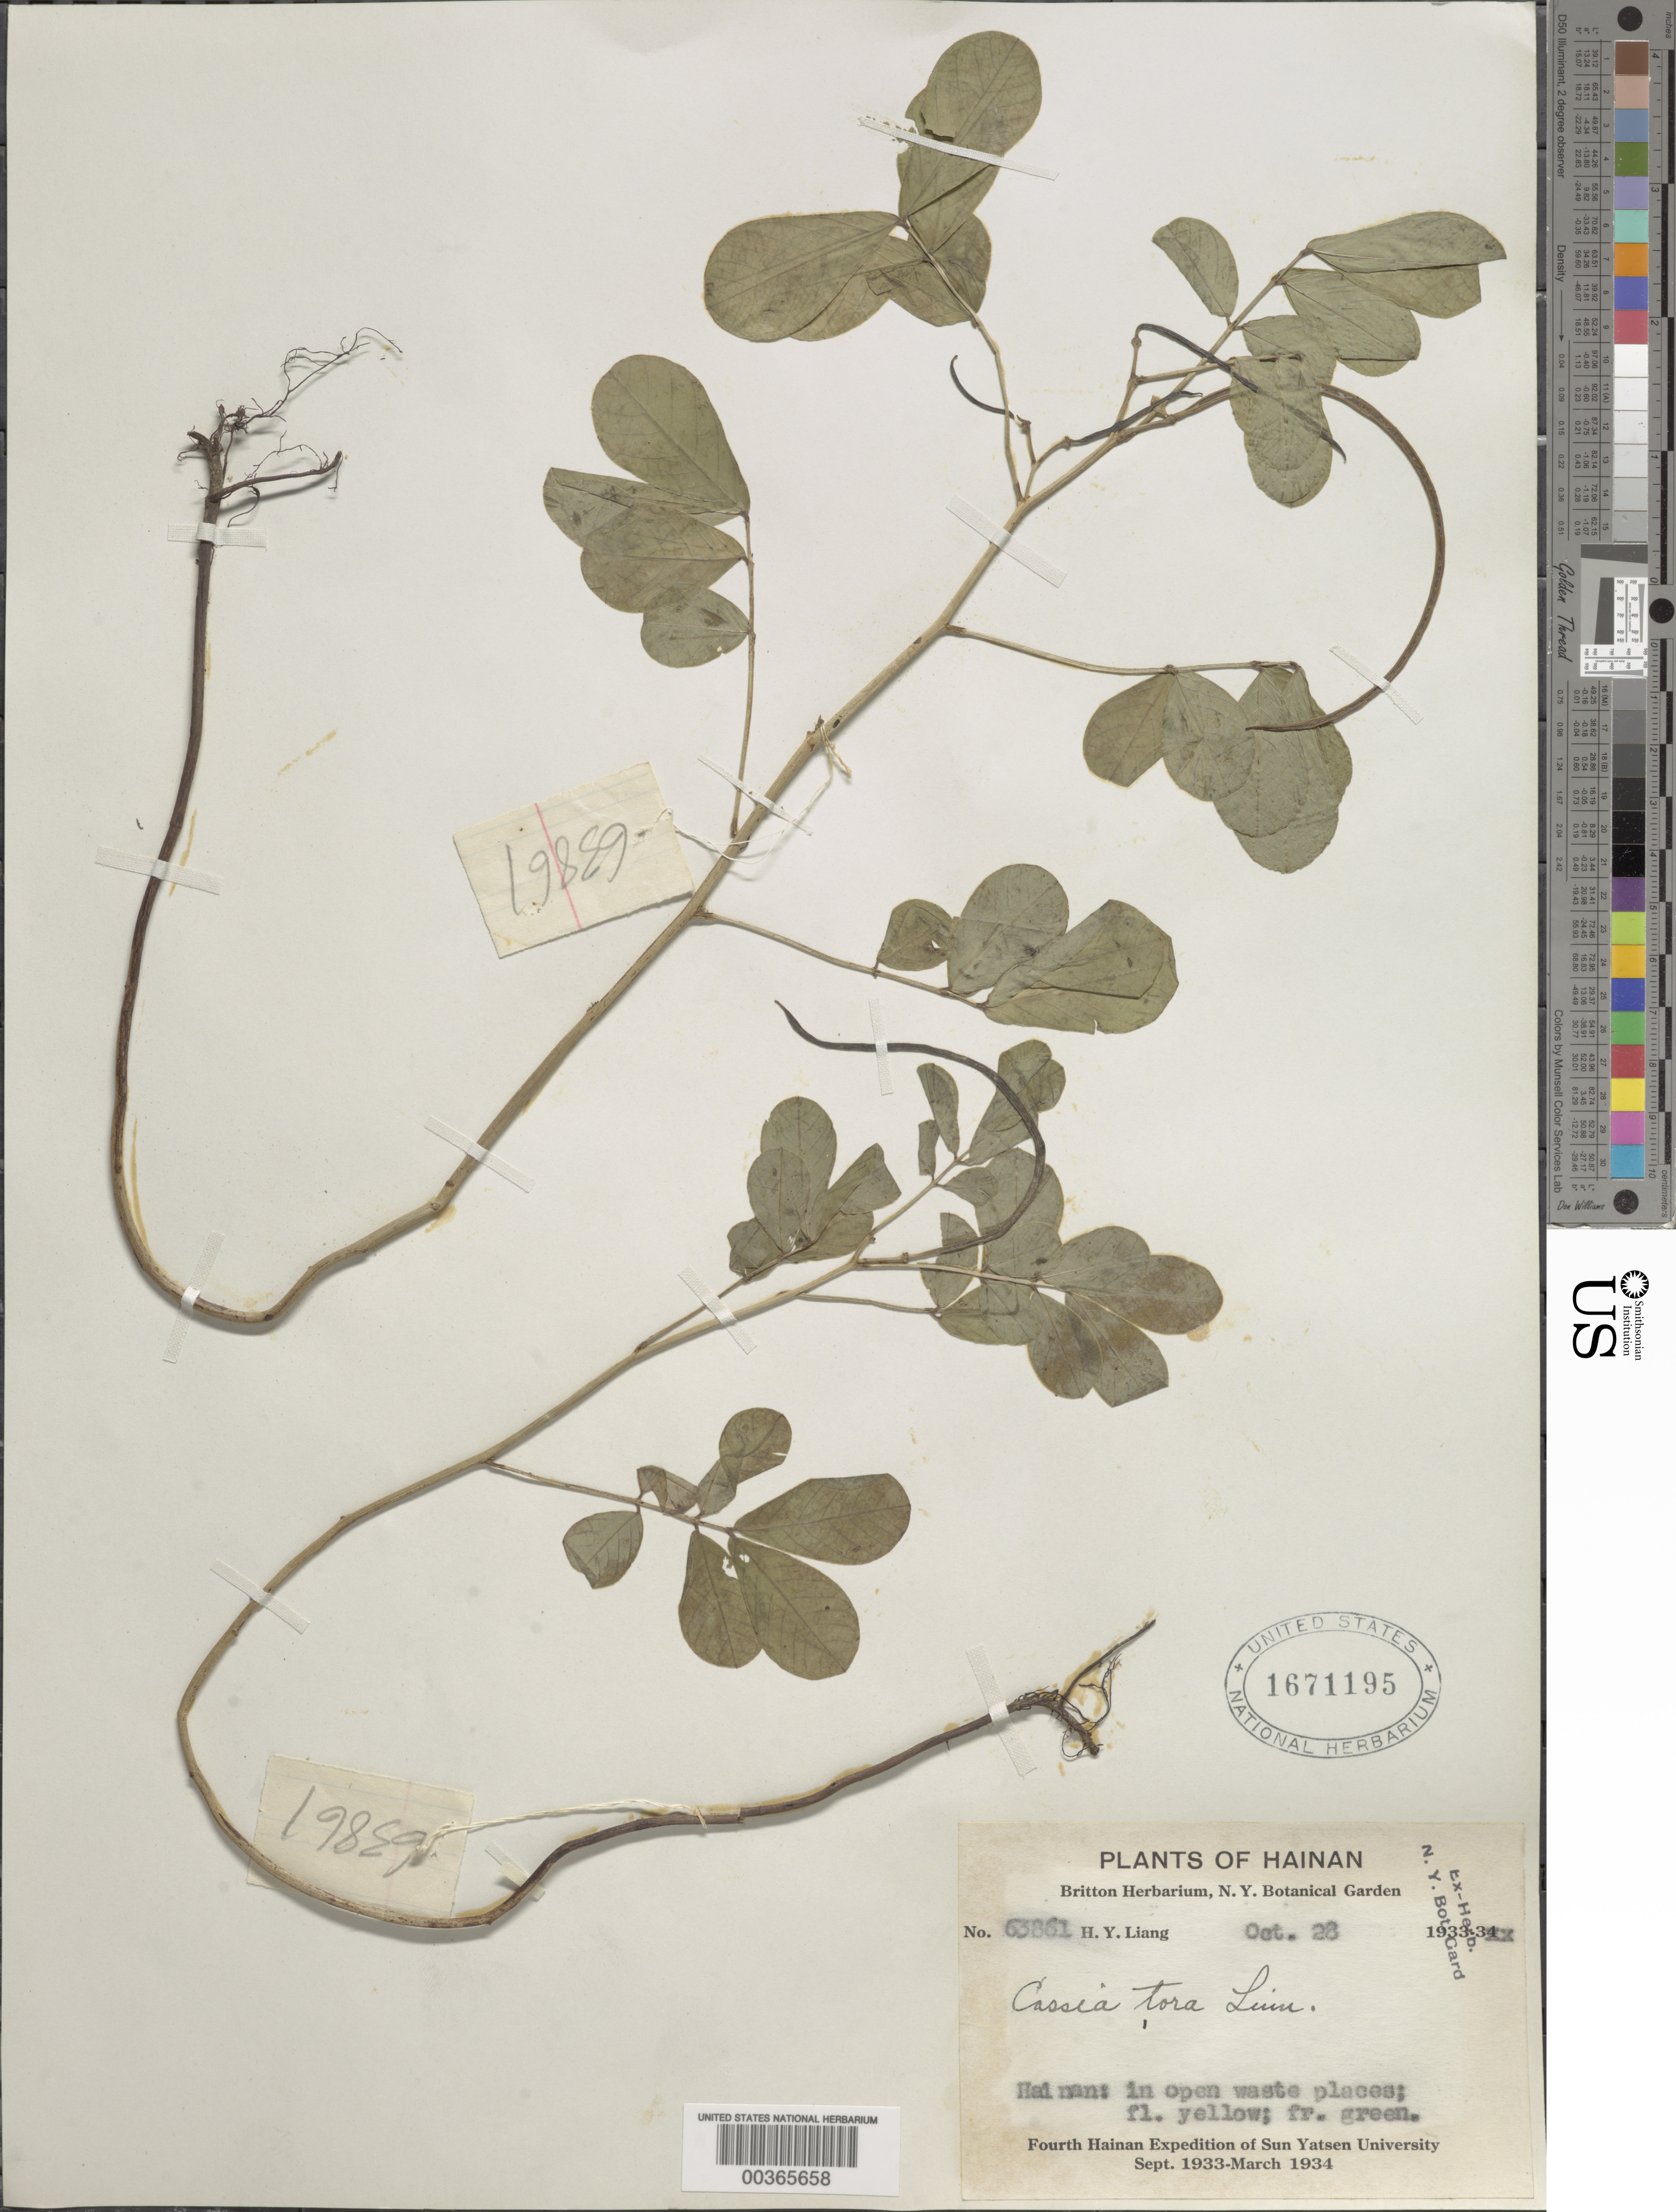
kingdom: Plantae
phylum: Tracheophyta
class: Magnoliopsida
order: Fabales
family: Fabaceae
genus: Senna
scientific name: Senna obtusifolia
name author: (L.) H.S. Irwin & Barneby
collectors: H. Y. Liang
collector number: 63861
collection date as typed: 26 Oct 1933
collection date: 1933-10-26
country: China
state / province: Hainan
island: Hainan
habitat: In open waste palces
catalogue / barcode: US 1671195